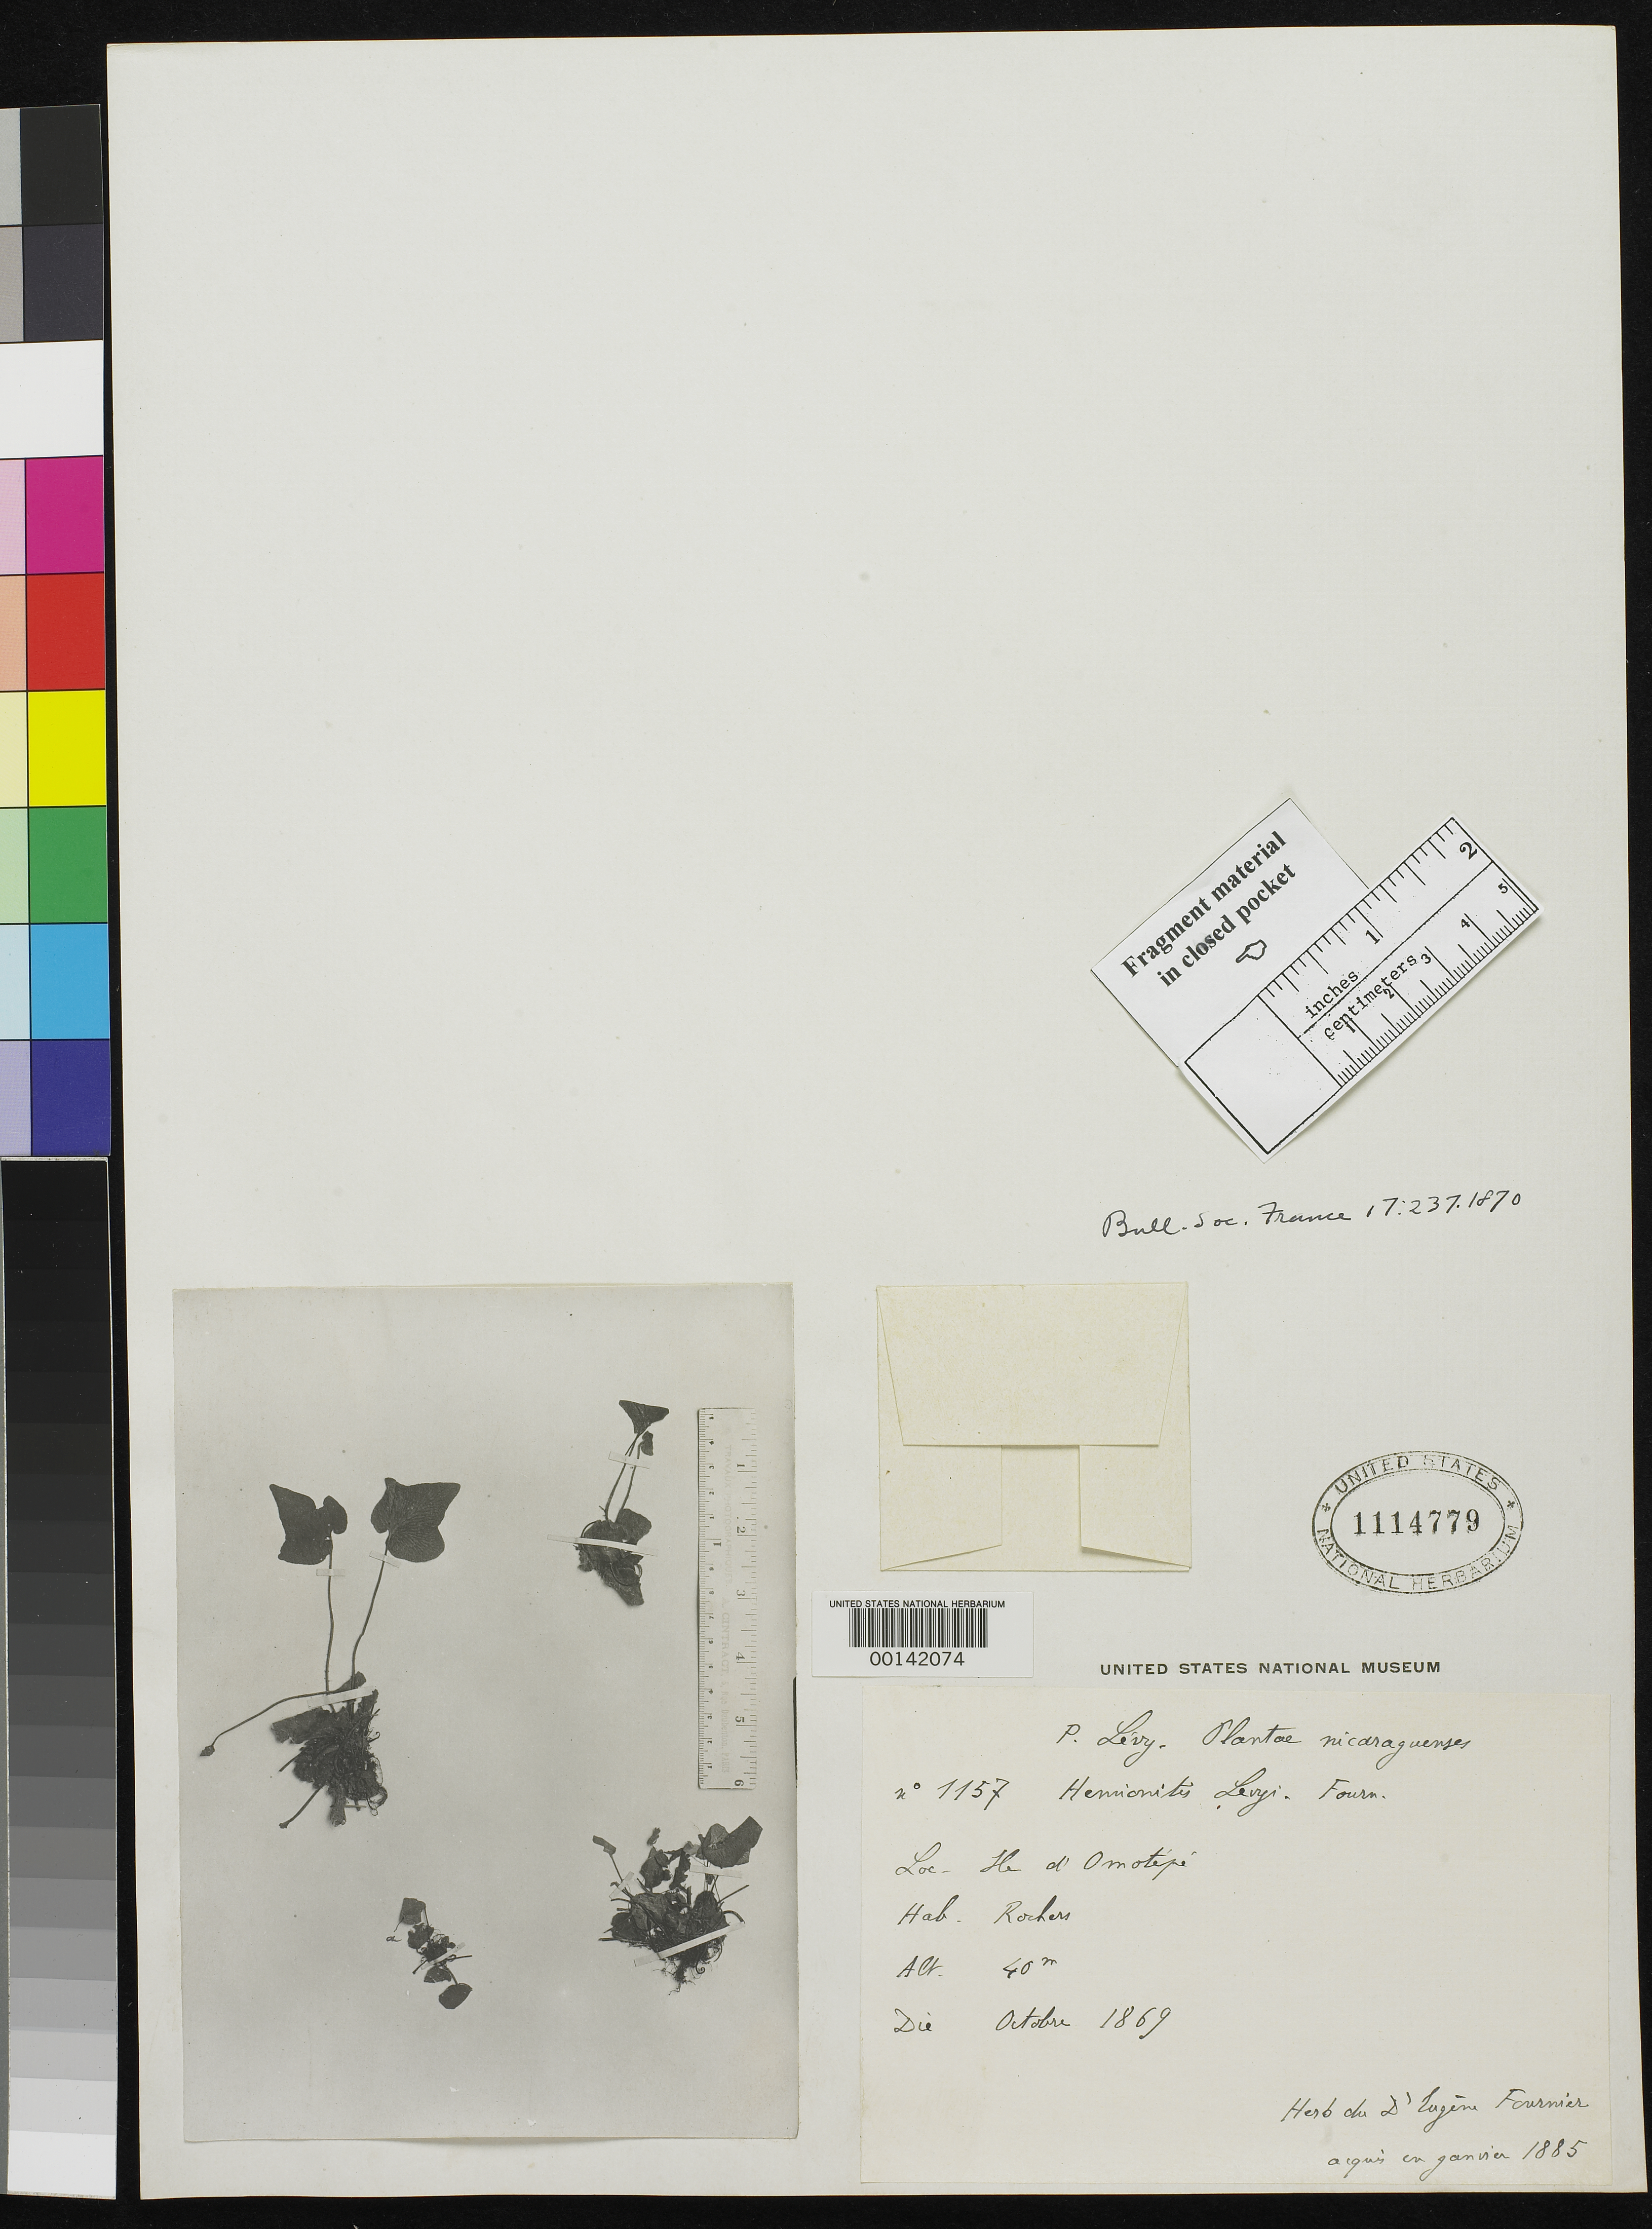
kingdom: Plantae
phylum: Tracheophyta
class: Polypodiopsida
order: Polypodiales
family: Pteridaceae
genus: Hemionitis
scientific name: Hemionitis levyi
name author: E. Fourn.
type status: Type Collection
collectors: P. Levy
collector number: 1157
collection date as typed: Oct 1869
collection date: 1869-10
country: Nicaragua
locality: Ole de Omotepe.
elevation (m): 40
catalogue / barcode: US 1114779